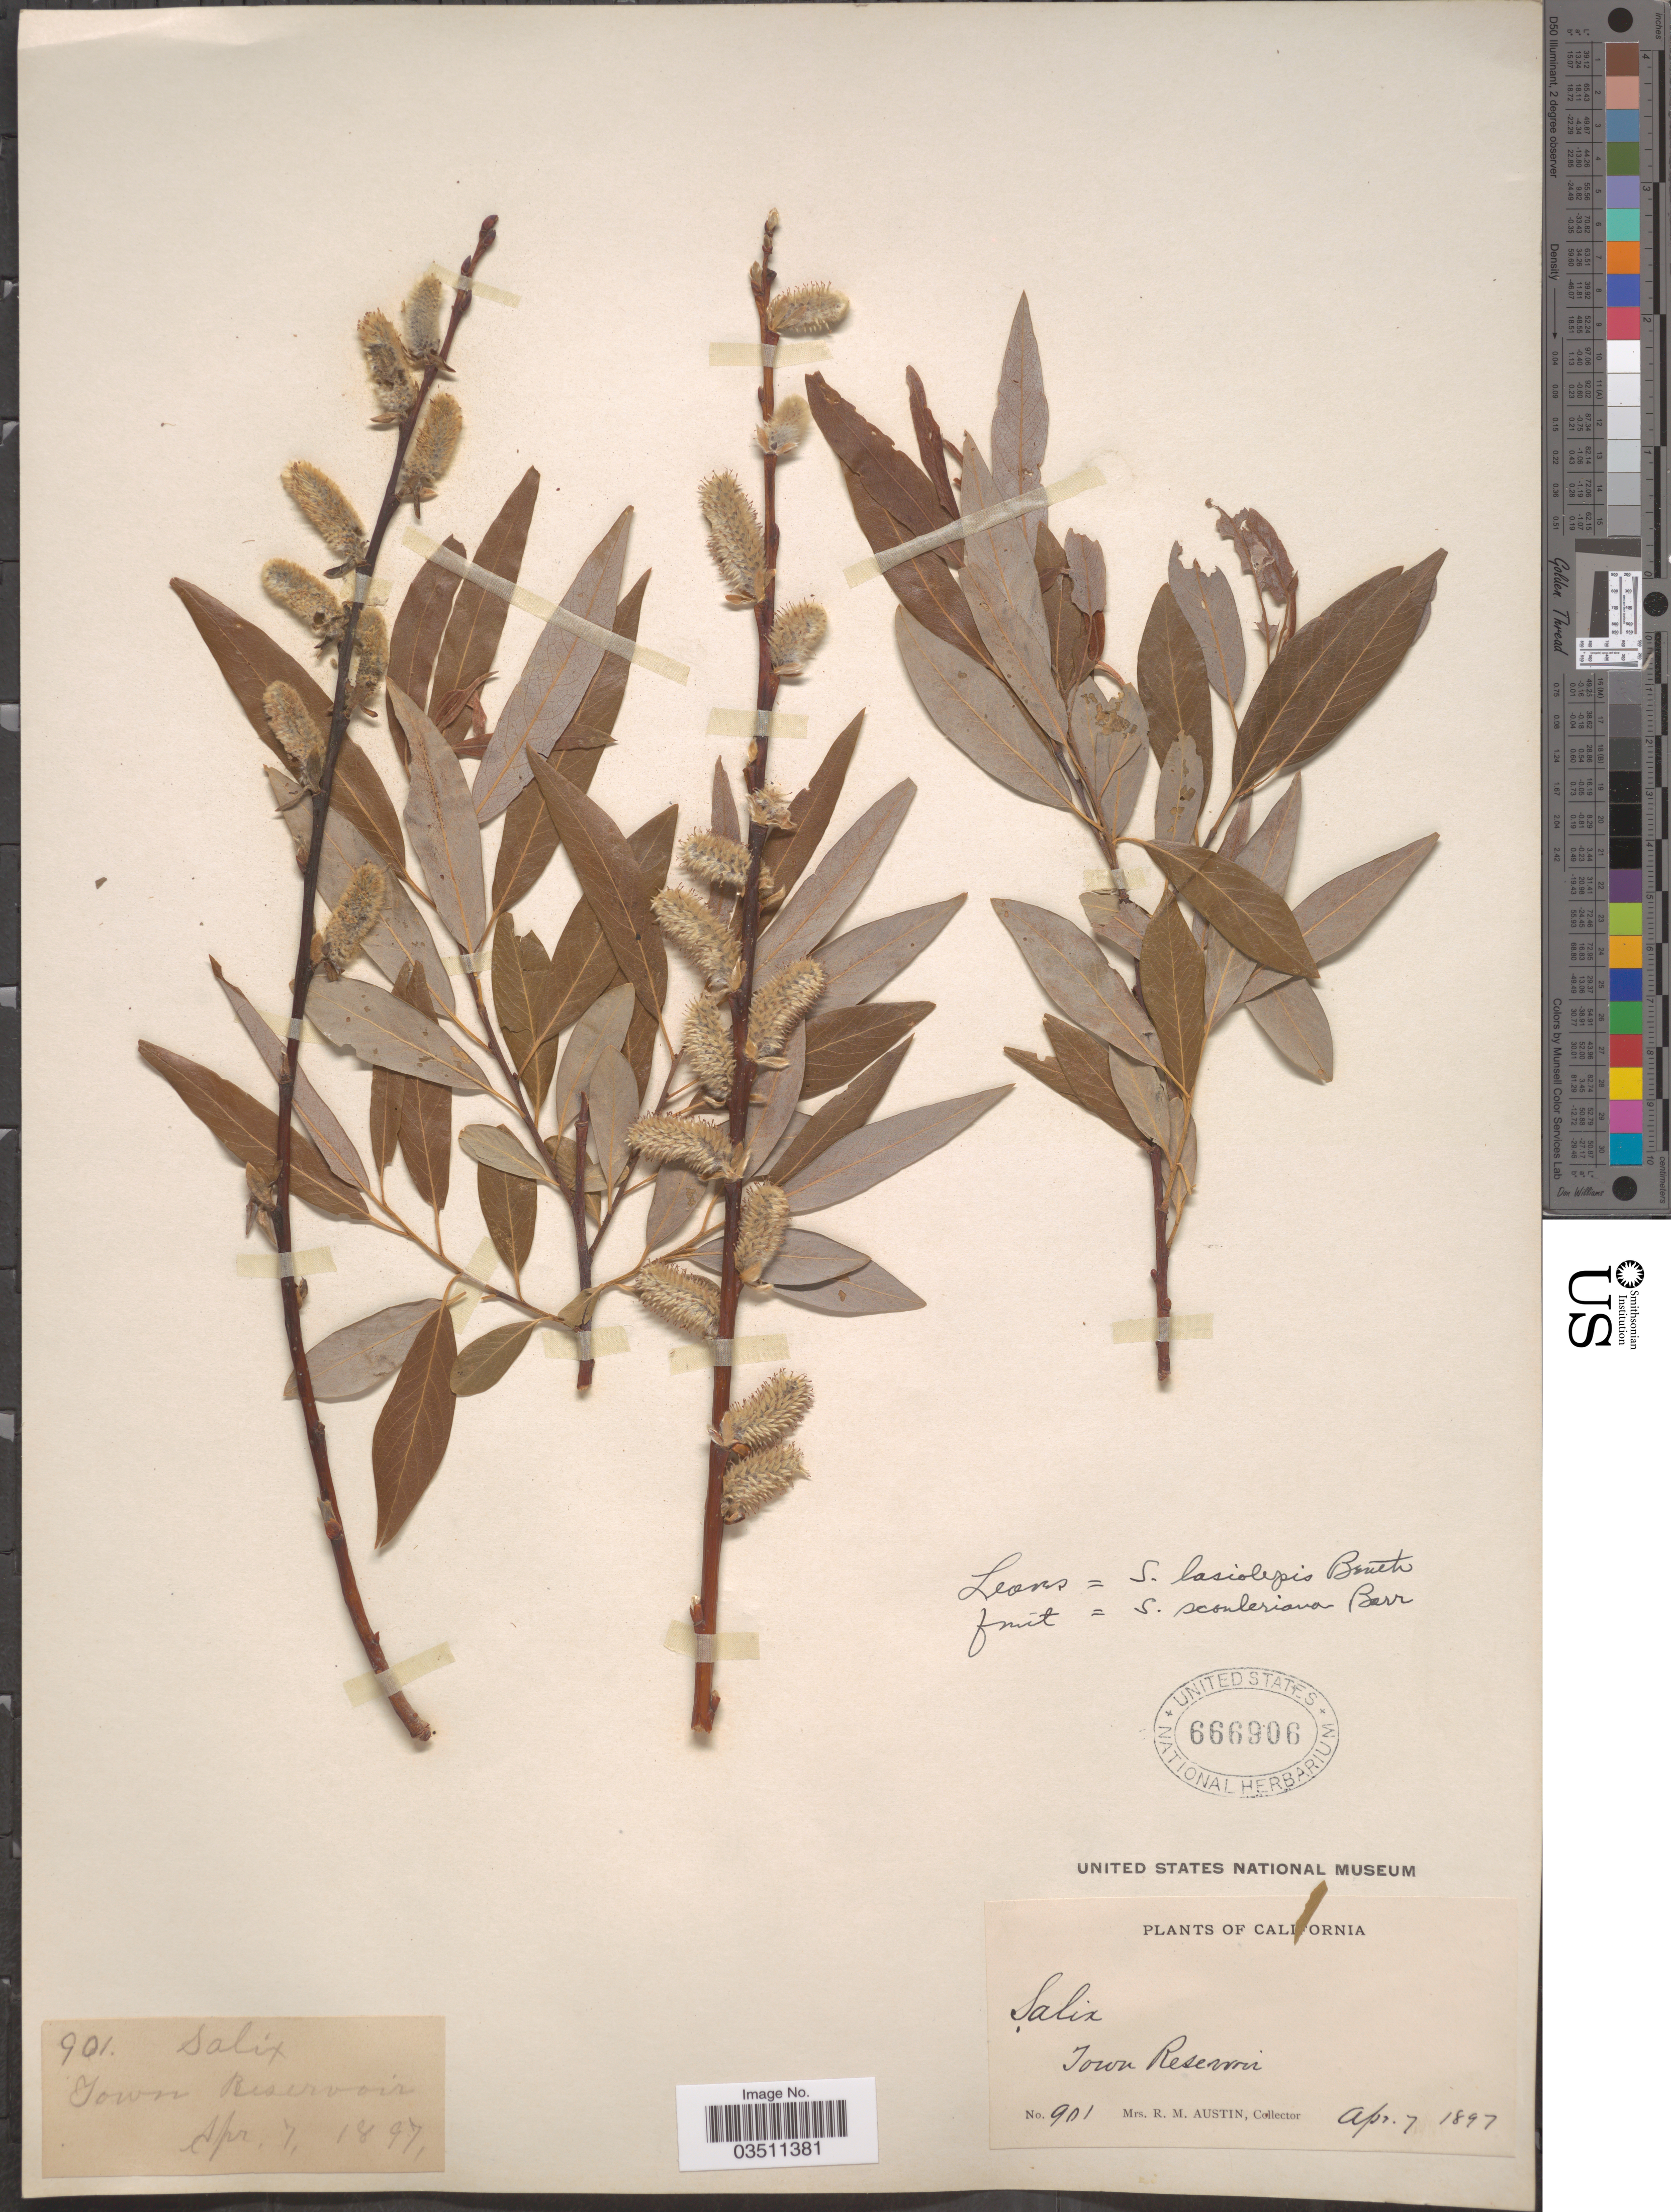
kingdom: Plantae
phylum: Tracheophyta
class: Magnoliopsida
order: Malpighiales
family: Salicaceae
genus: Salix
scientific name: Salix lemmonii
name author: Bebb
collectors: R. Austin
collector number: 901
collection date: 1897-04-07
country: United States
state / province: California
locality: Town Reservoir.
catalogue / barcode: US 666906